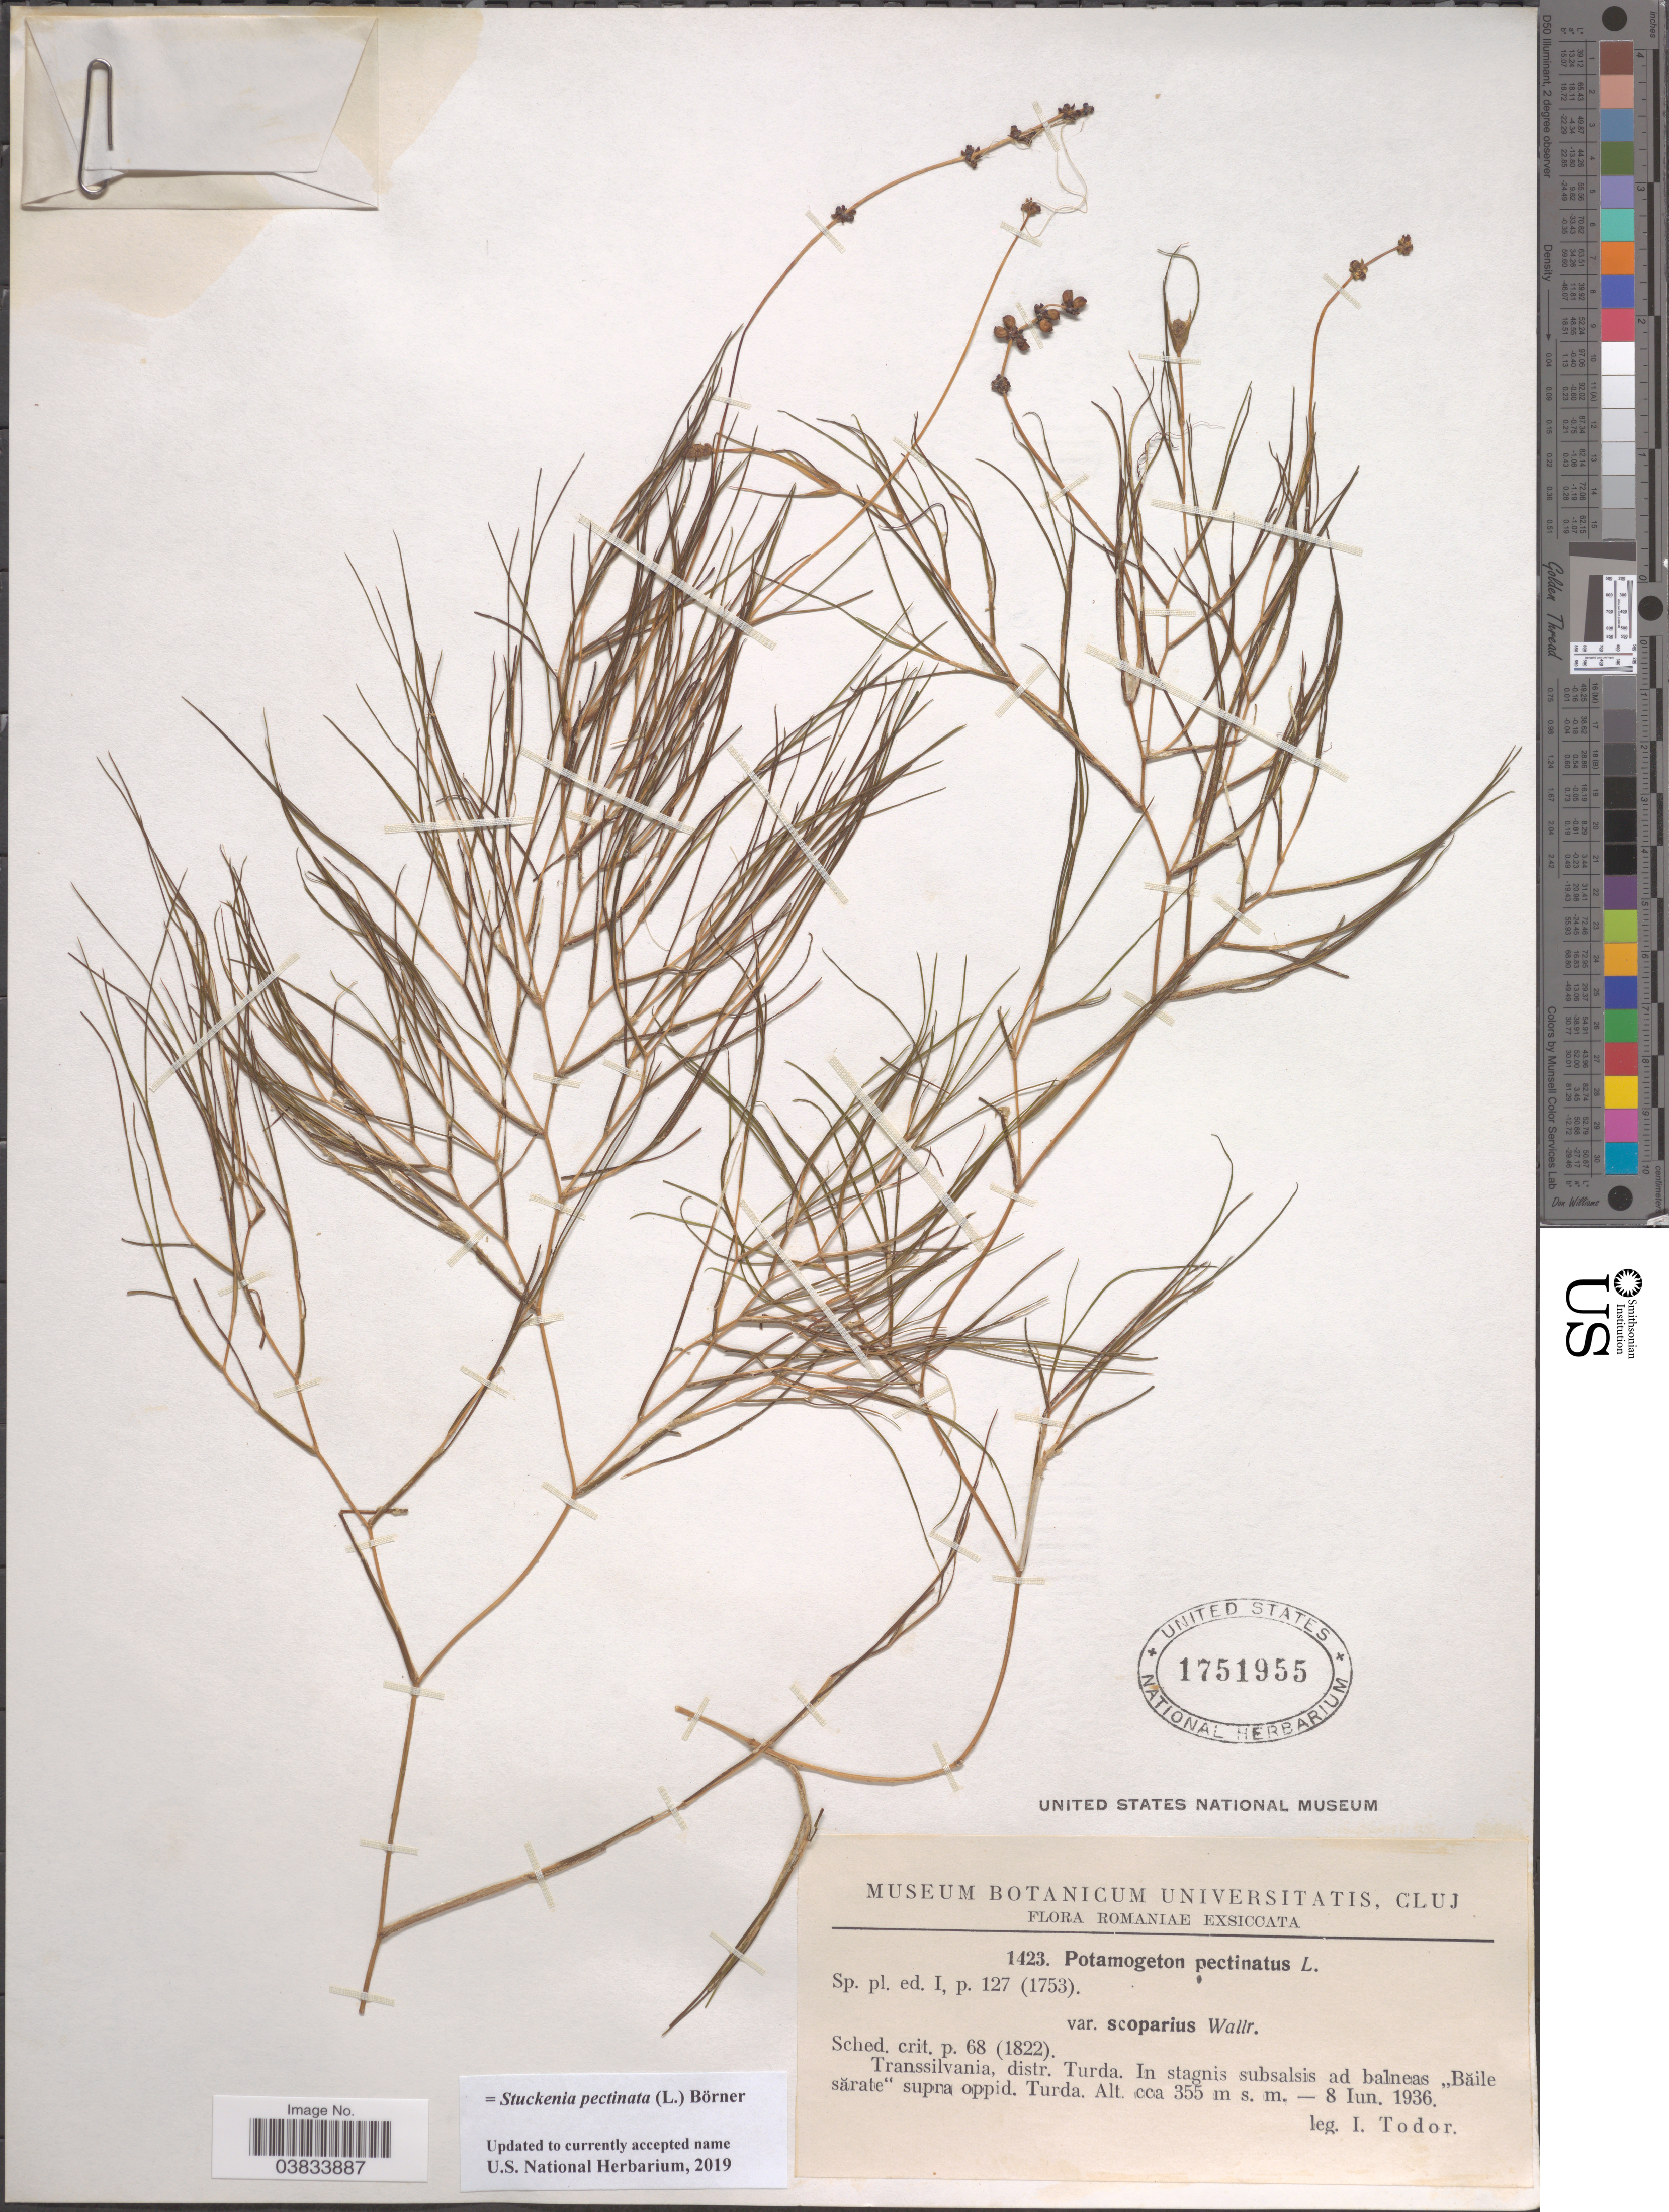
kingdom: Plantae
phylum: Tracheophyta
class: Liliopsida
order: Alismatales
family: Potamogetonaceae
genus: Stuckenia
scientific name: Stuckenia pectinata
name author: (L.) Börner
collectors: I. Todor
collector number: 1423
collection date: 1936-06-08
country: Romania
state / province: Cluj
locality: Transsilvania, distr. Turda. In stagnis subsalis ad balneas "Baile sarate" supra oppid. Turda.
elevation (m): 355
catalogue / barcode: US 1751955